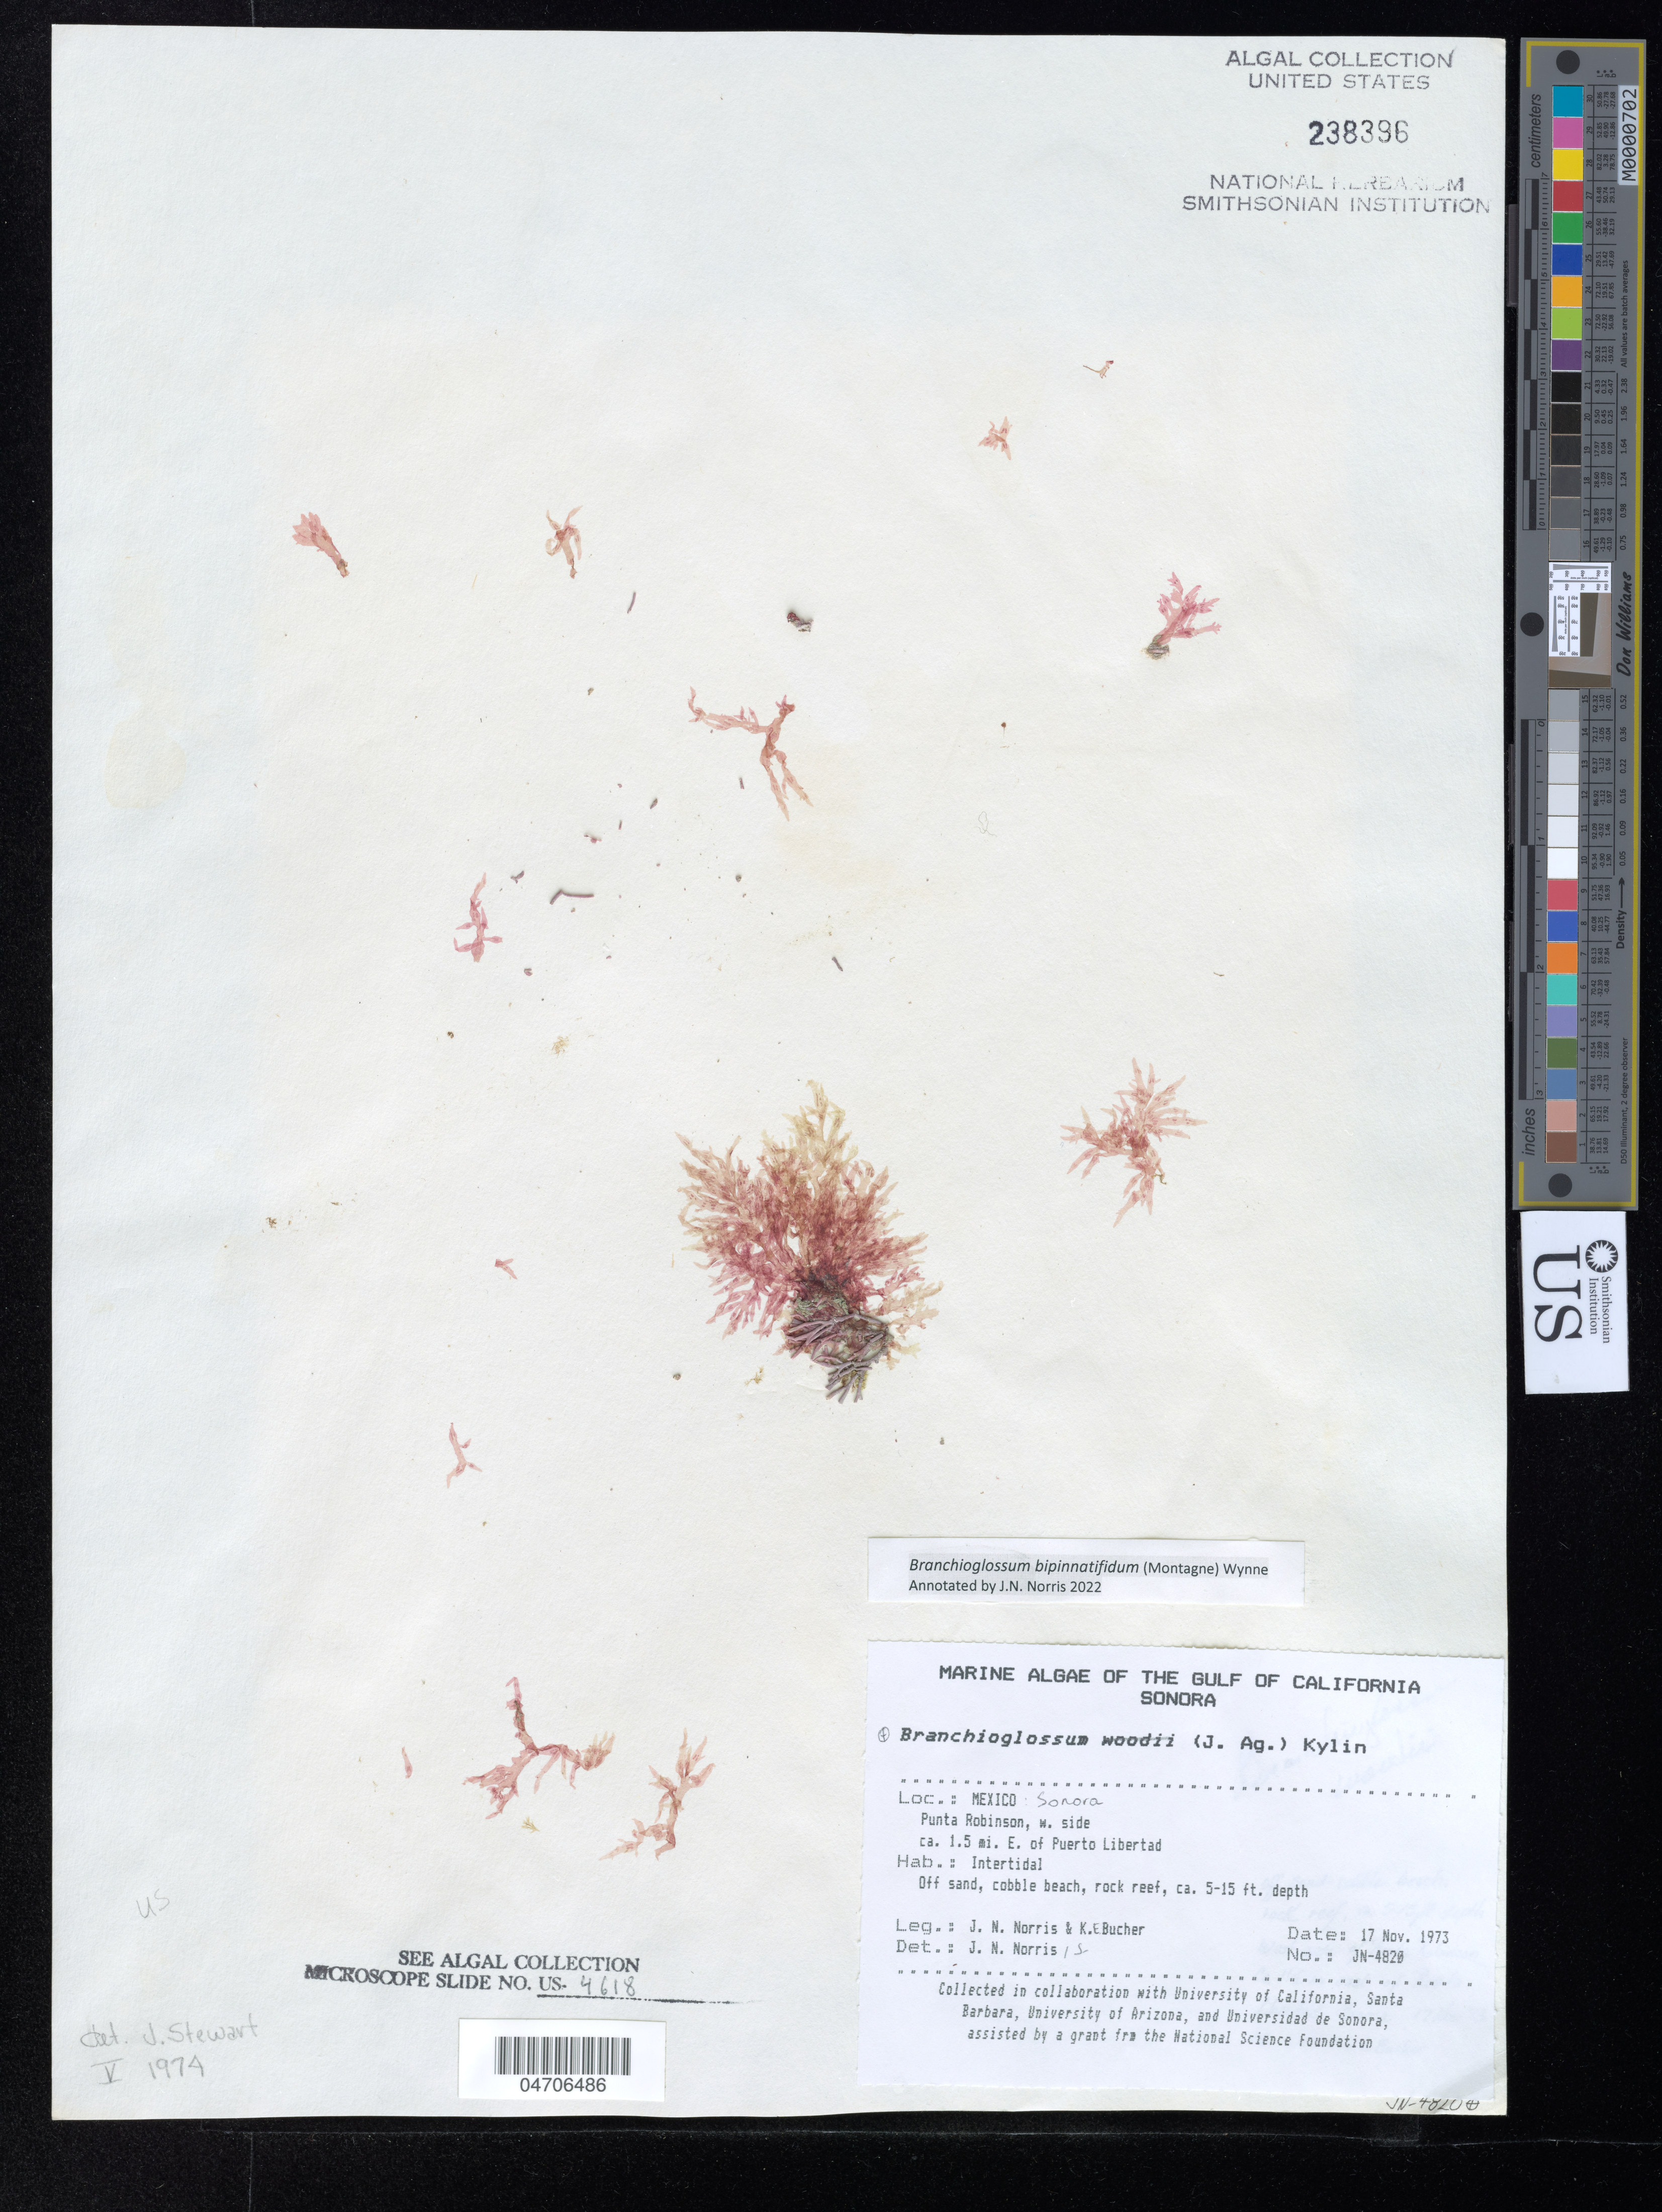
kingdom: Plantae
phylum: Rhodophyta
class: Florideophyceae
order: Ceramiales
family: Delesseriaceae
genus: Branchioglossum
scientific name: Branchioglossum bipinnatifidum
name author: (Mont.) M.J. Wynne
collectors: J. Norris & K. E. Bucher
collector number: JN-4820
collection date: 1973-11-17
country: Mexico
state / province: Sonora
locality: The Gulf of California. Punta Robinson, w. side ca. 1.5 mi. E. of Puerto Libertad.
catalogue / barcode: US 238396